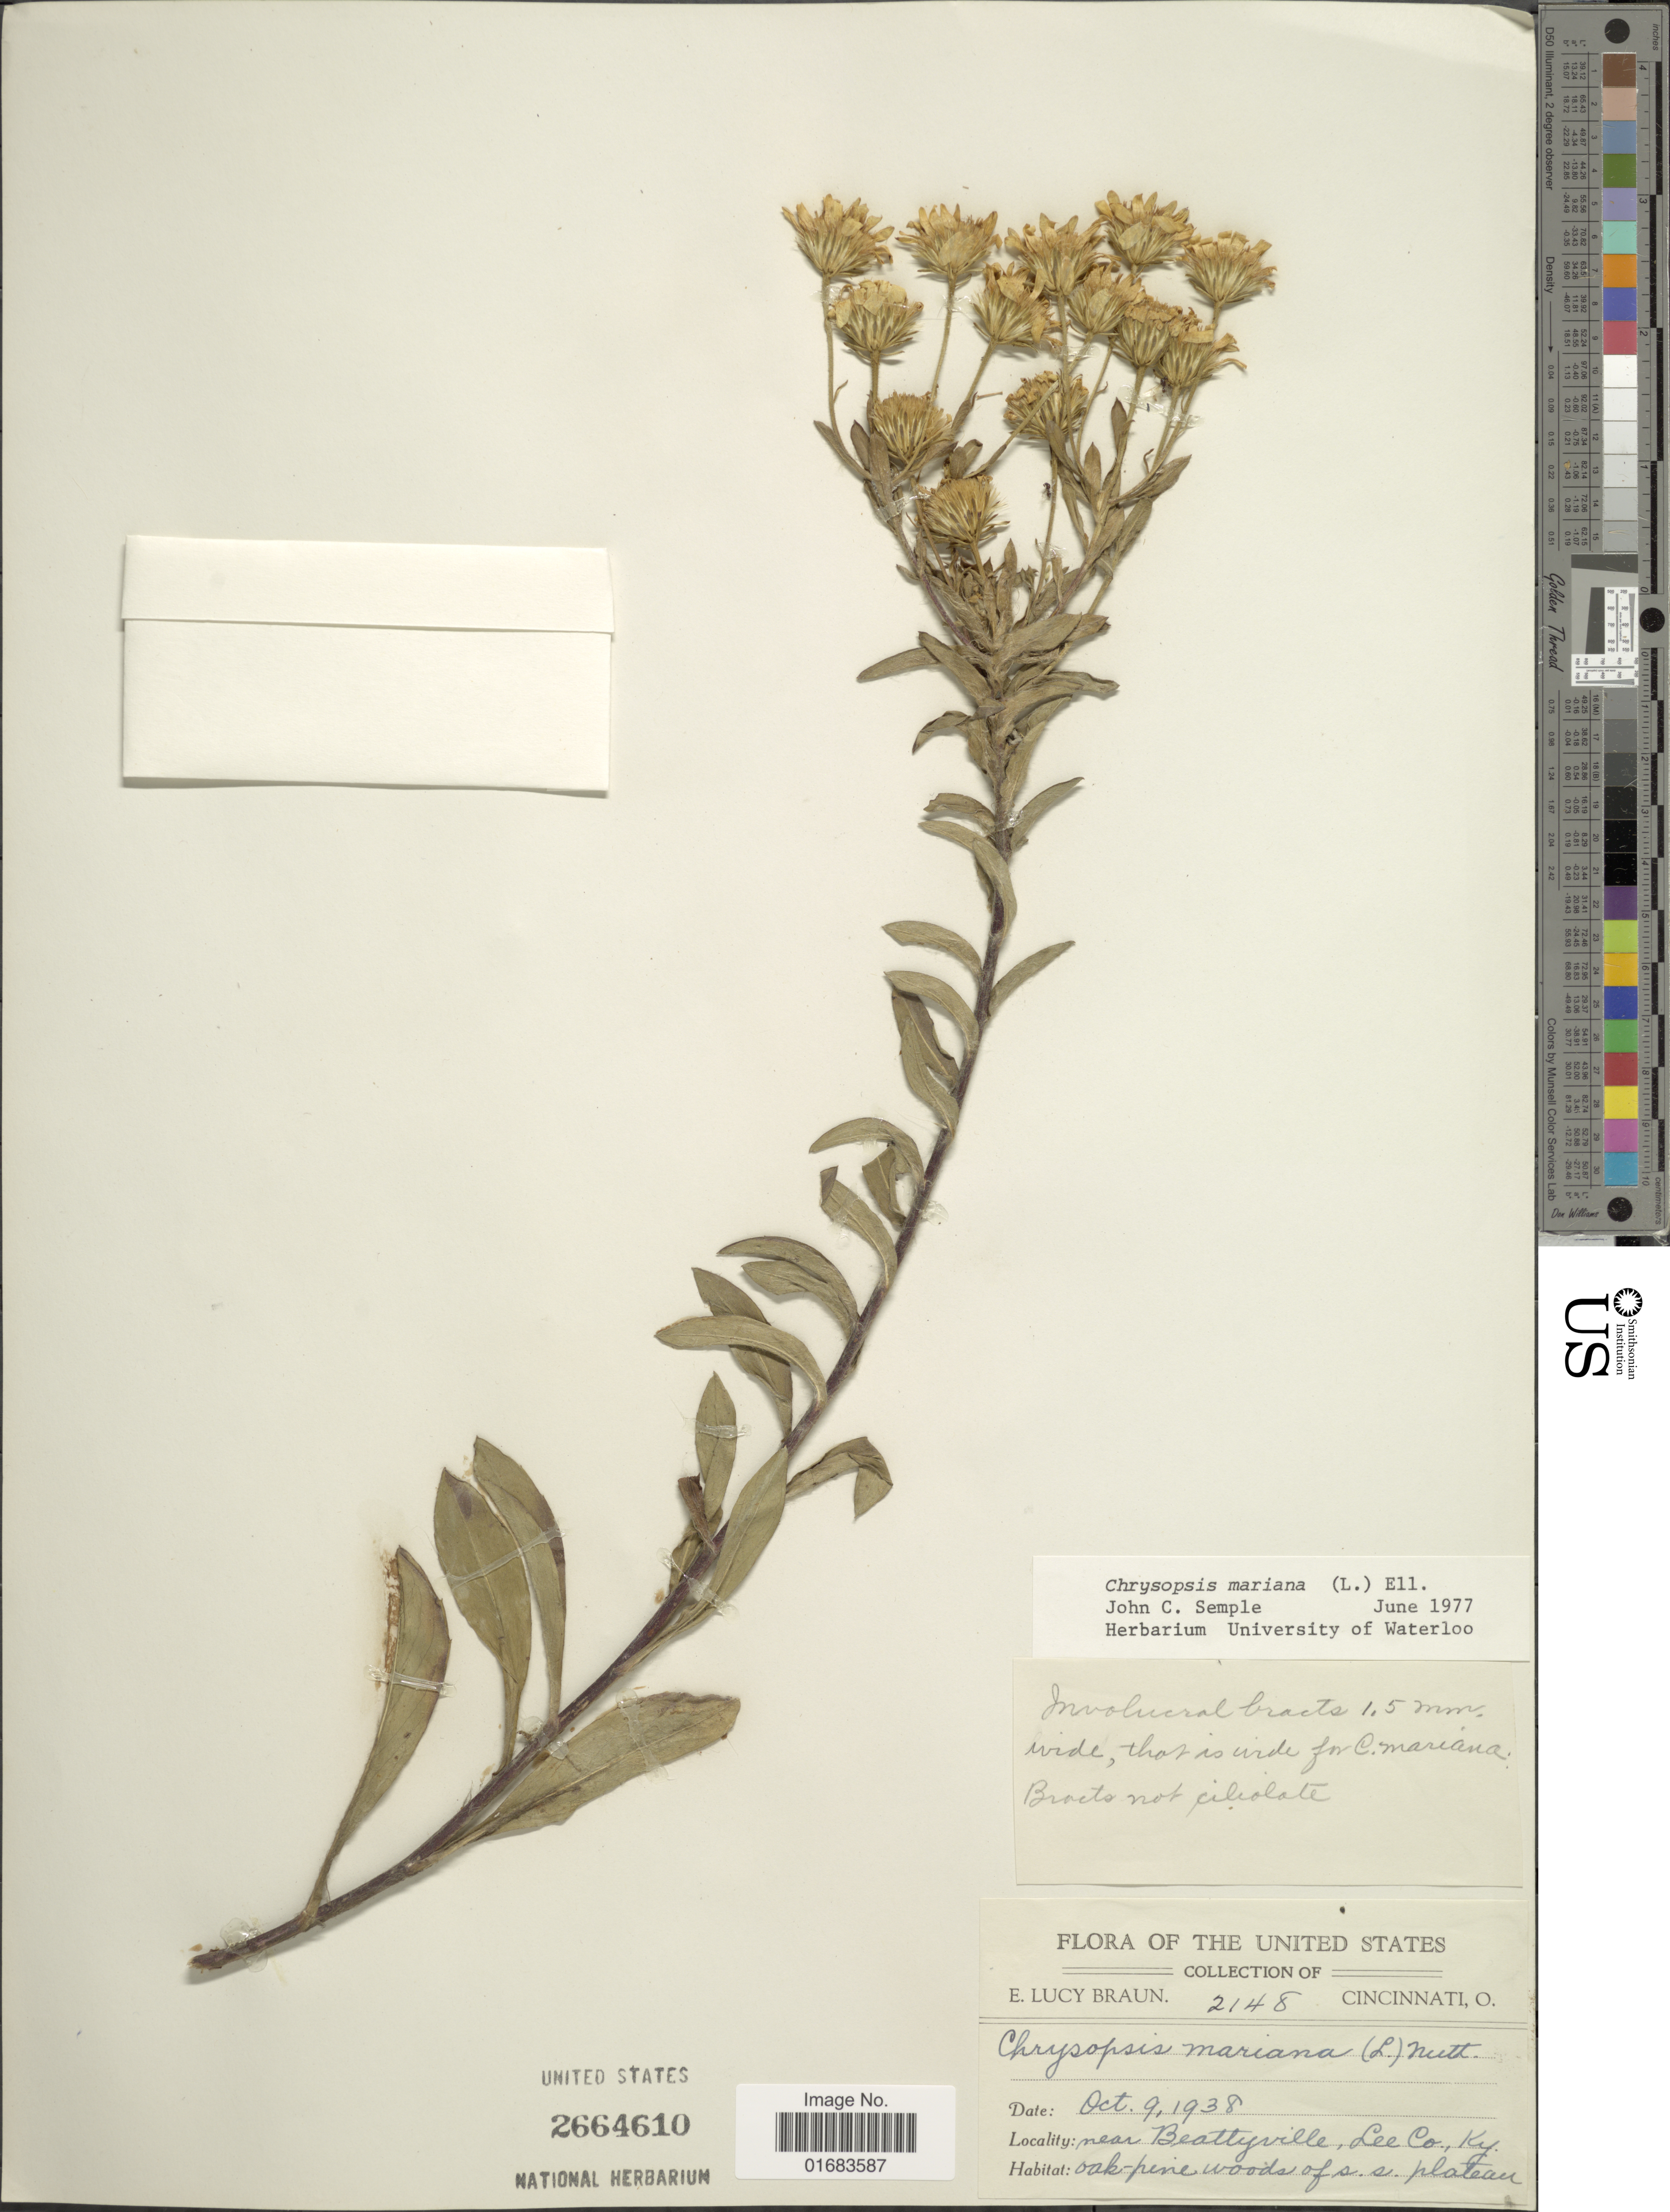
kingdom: Plantae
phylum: Tracheophyta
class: Magnoliopsida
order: Asterales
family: Asteraceae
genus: Chrysopsis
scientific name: Chrysopsis mariana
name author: (L.) Elliott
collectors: E. L. Braun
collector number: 2148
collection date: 1938-10-09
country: United States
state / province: Kentucky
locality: Near Beattyville. Lee Co.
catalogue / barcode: US 2664610